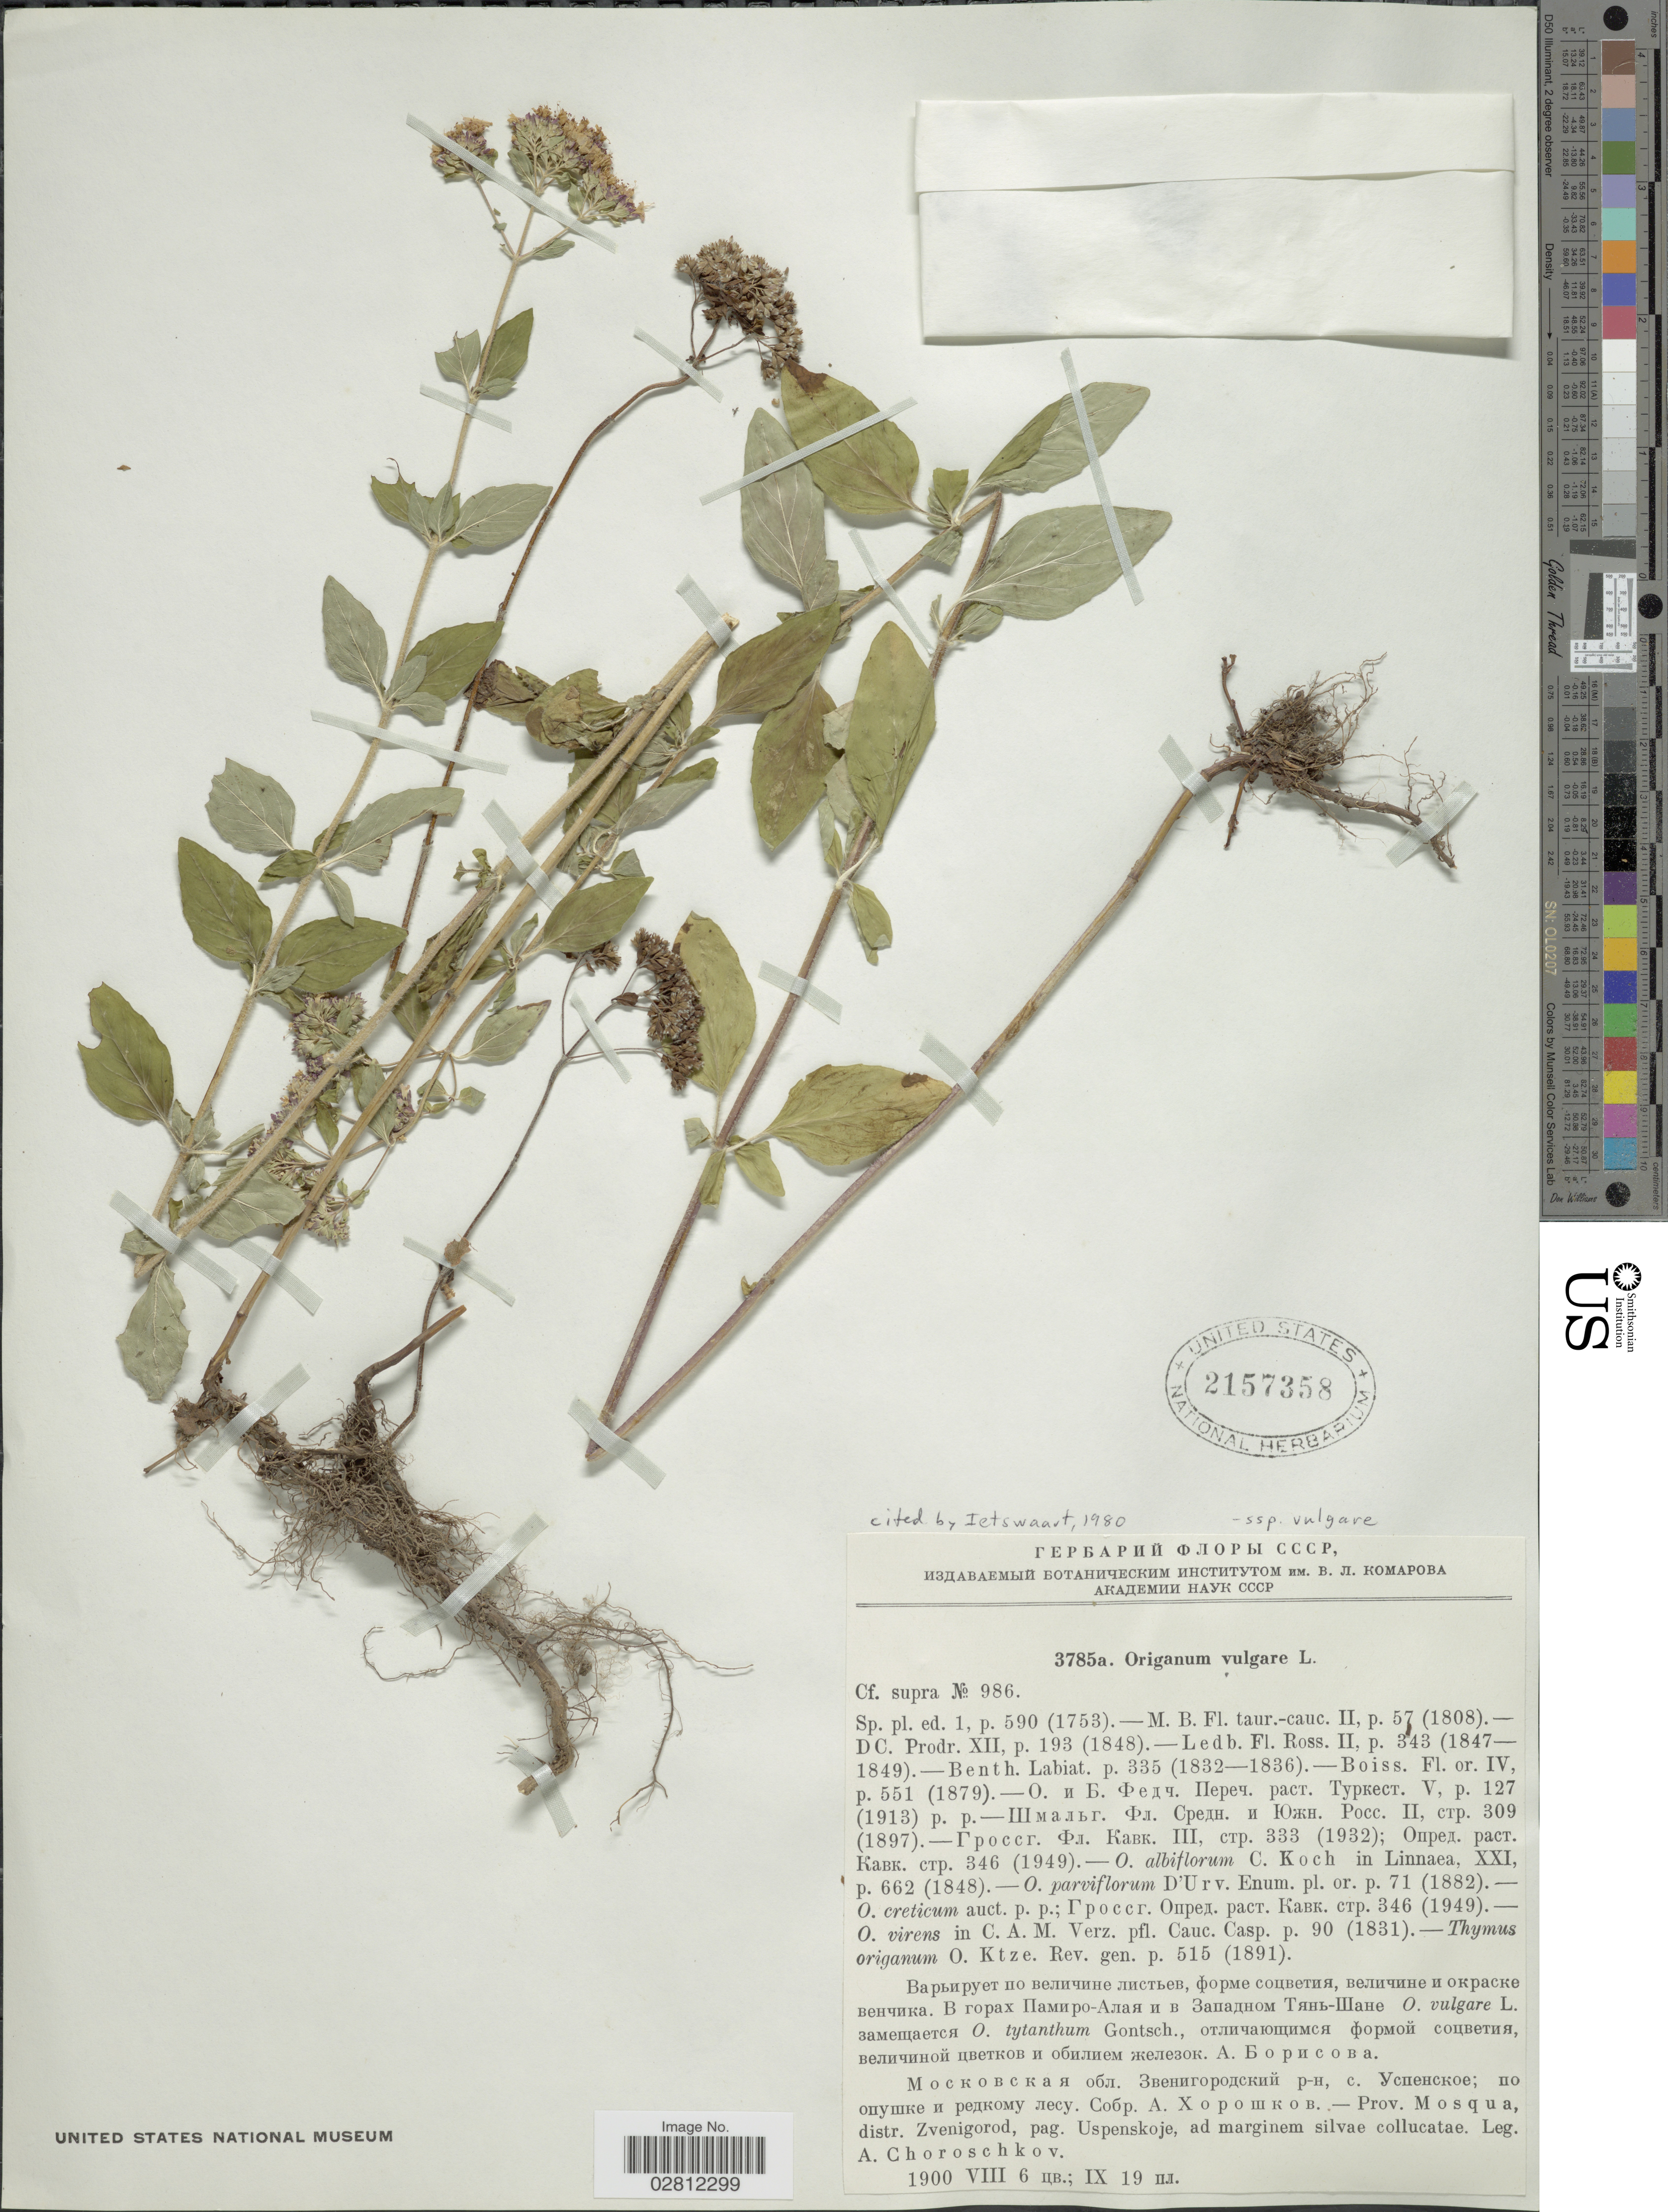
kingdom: Plantae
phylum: Tracheophyta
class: Magnoliopsida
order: Lamiales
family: Lamiaceae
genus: Origanum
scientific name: Origanum vulgare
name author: L.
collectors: A. Choroschkov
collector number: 3785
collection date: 1900-08-06/1900-09-19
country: Russian Federation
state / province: Moscow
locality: X, Prov. Mosqua, distr. Zvenigorod, pag. Uspenskoje, ad marginem silvae collucatae.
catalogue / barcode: US 2157358